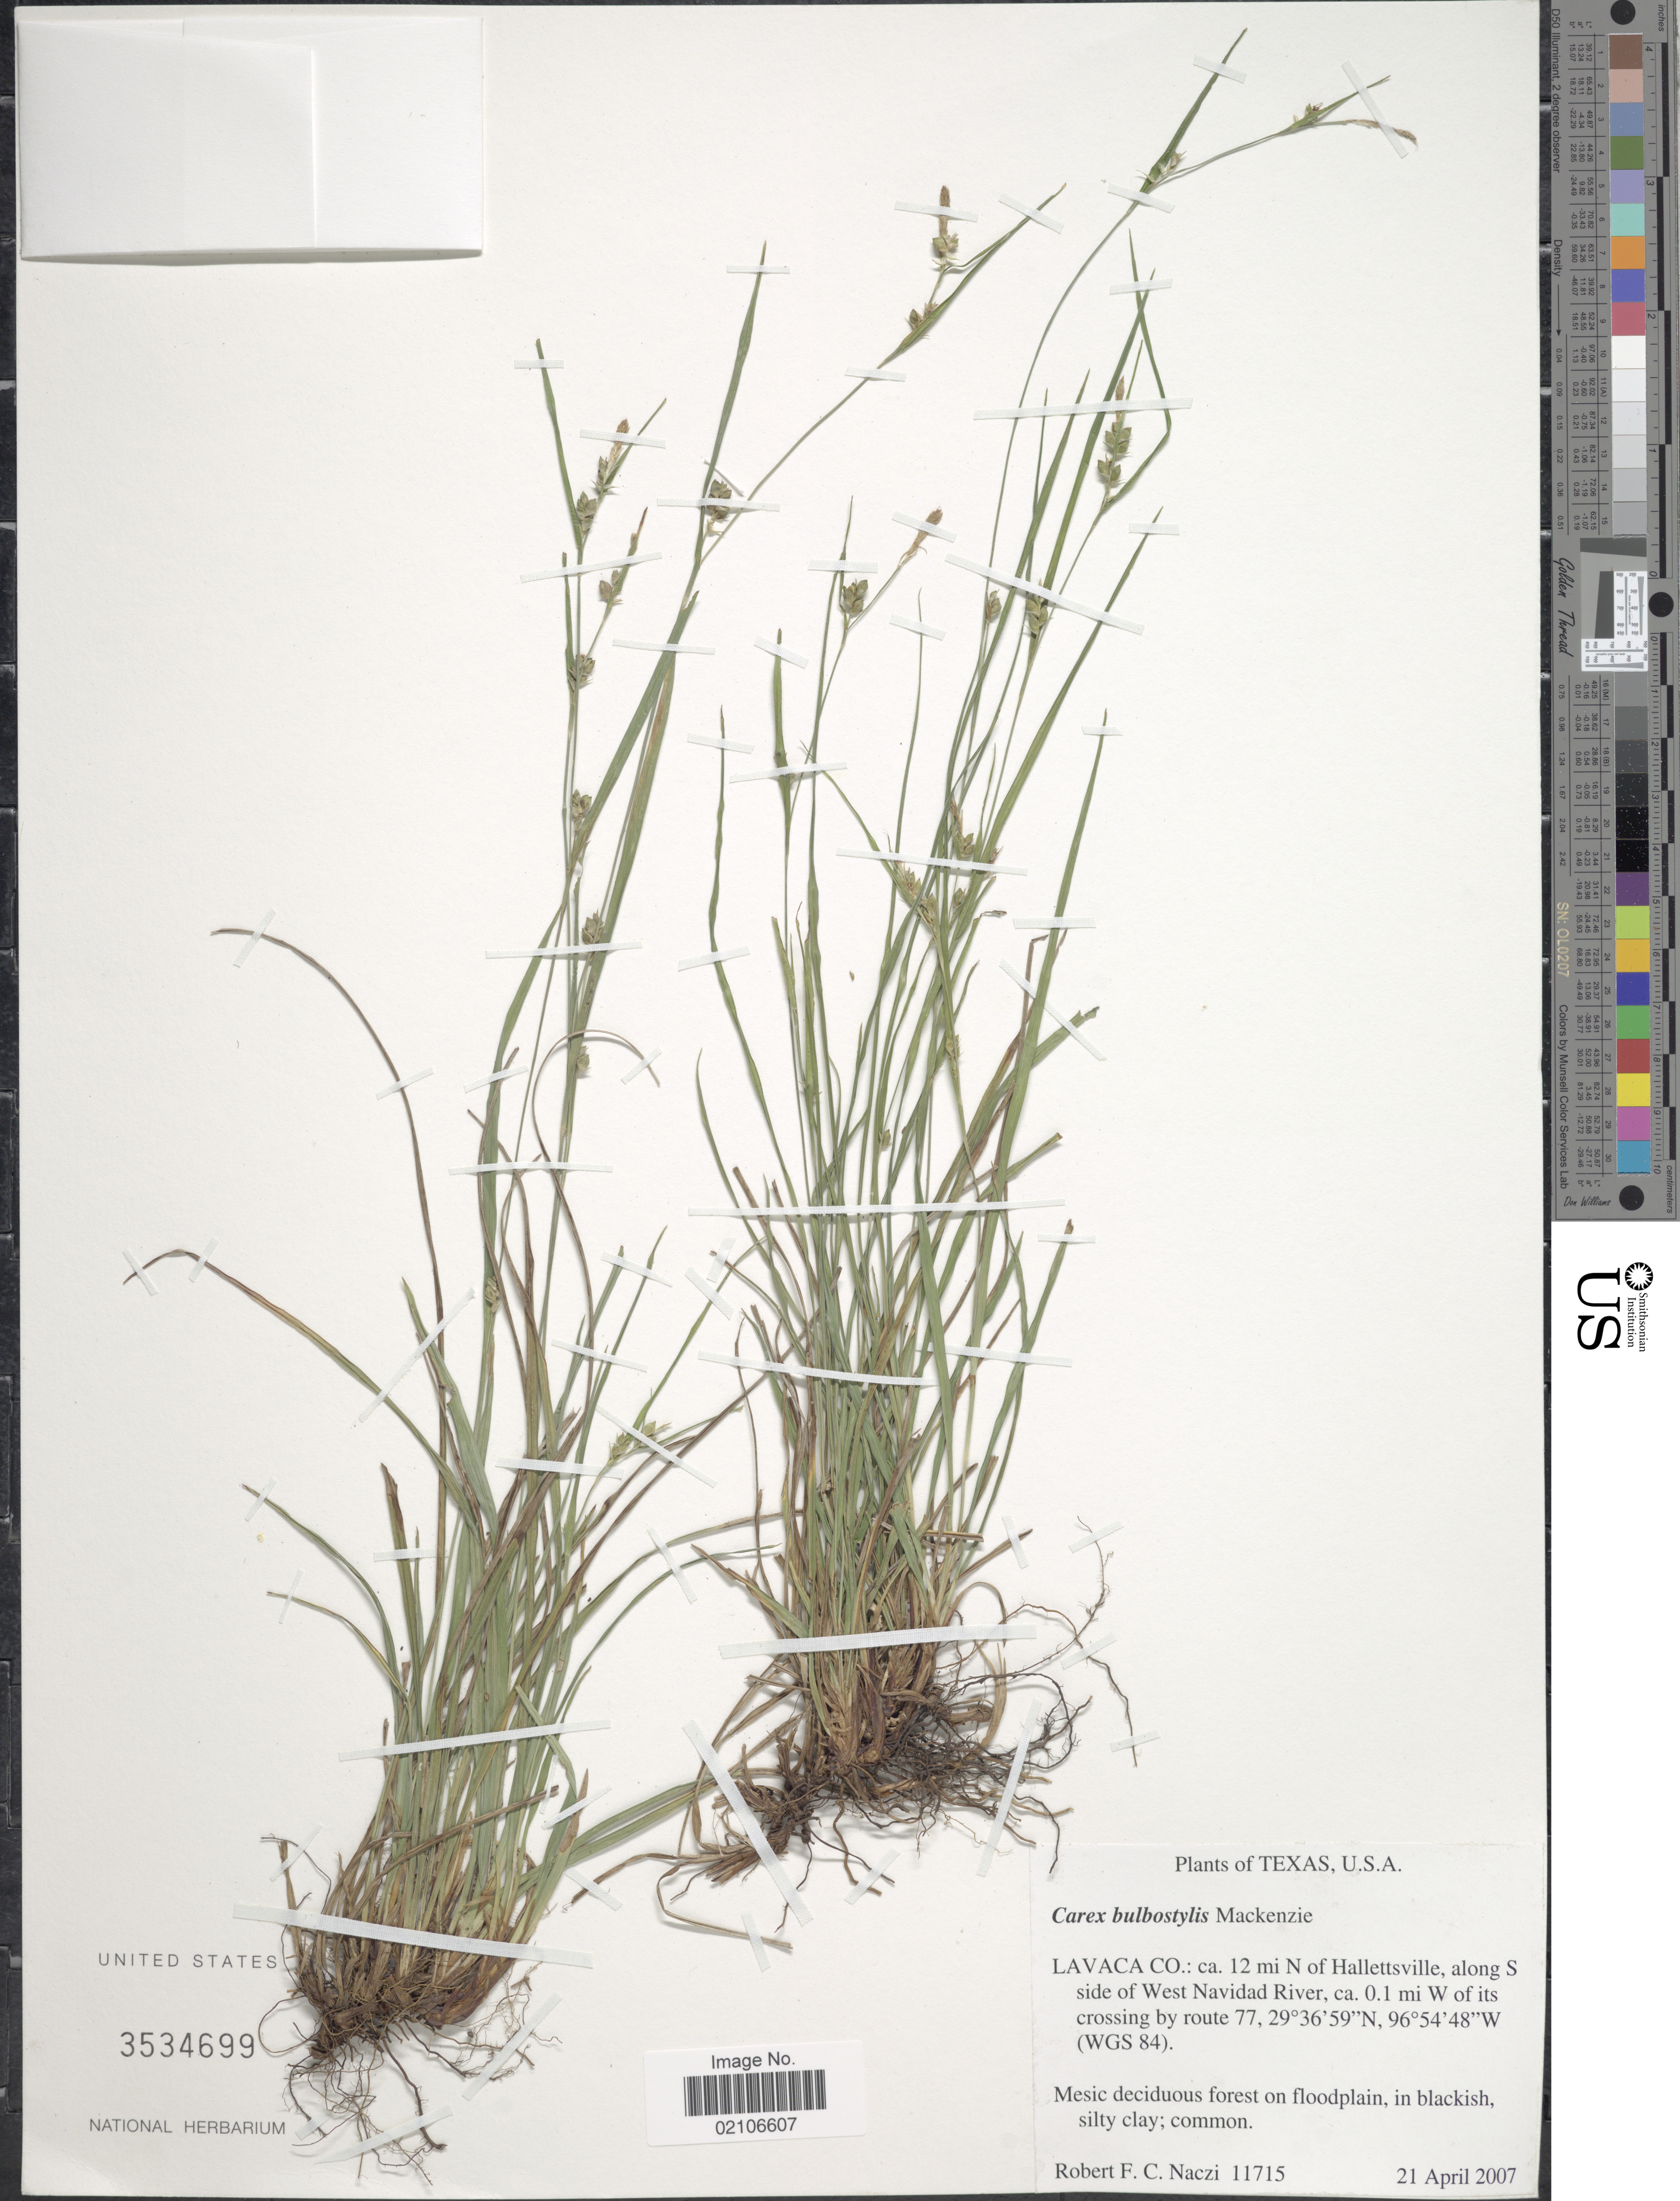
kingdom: Plantae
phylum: Tracheophyta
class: Liliopsida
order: Poales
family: Cyperaceae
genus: Carex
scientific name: Carex bulbostylis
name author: Mack.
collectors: R. F. C. Naczi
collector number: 11715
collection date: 2007-04-21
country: United States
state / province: Texas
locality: Lavaca Co: ca. 12 mi N of Halletsville, along S side of West Navidad River, ca. 0.1 mi W of its crossing by route 77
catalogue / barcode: US 3534699